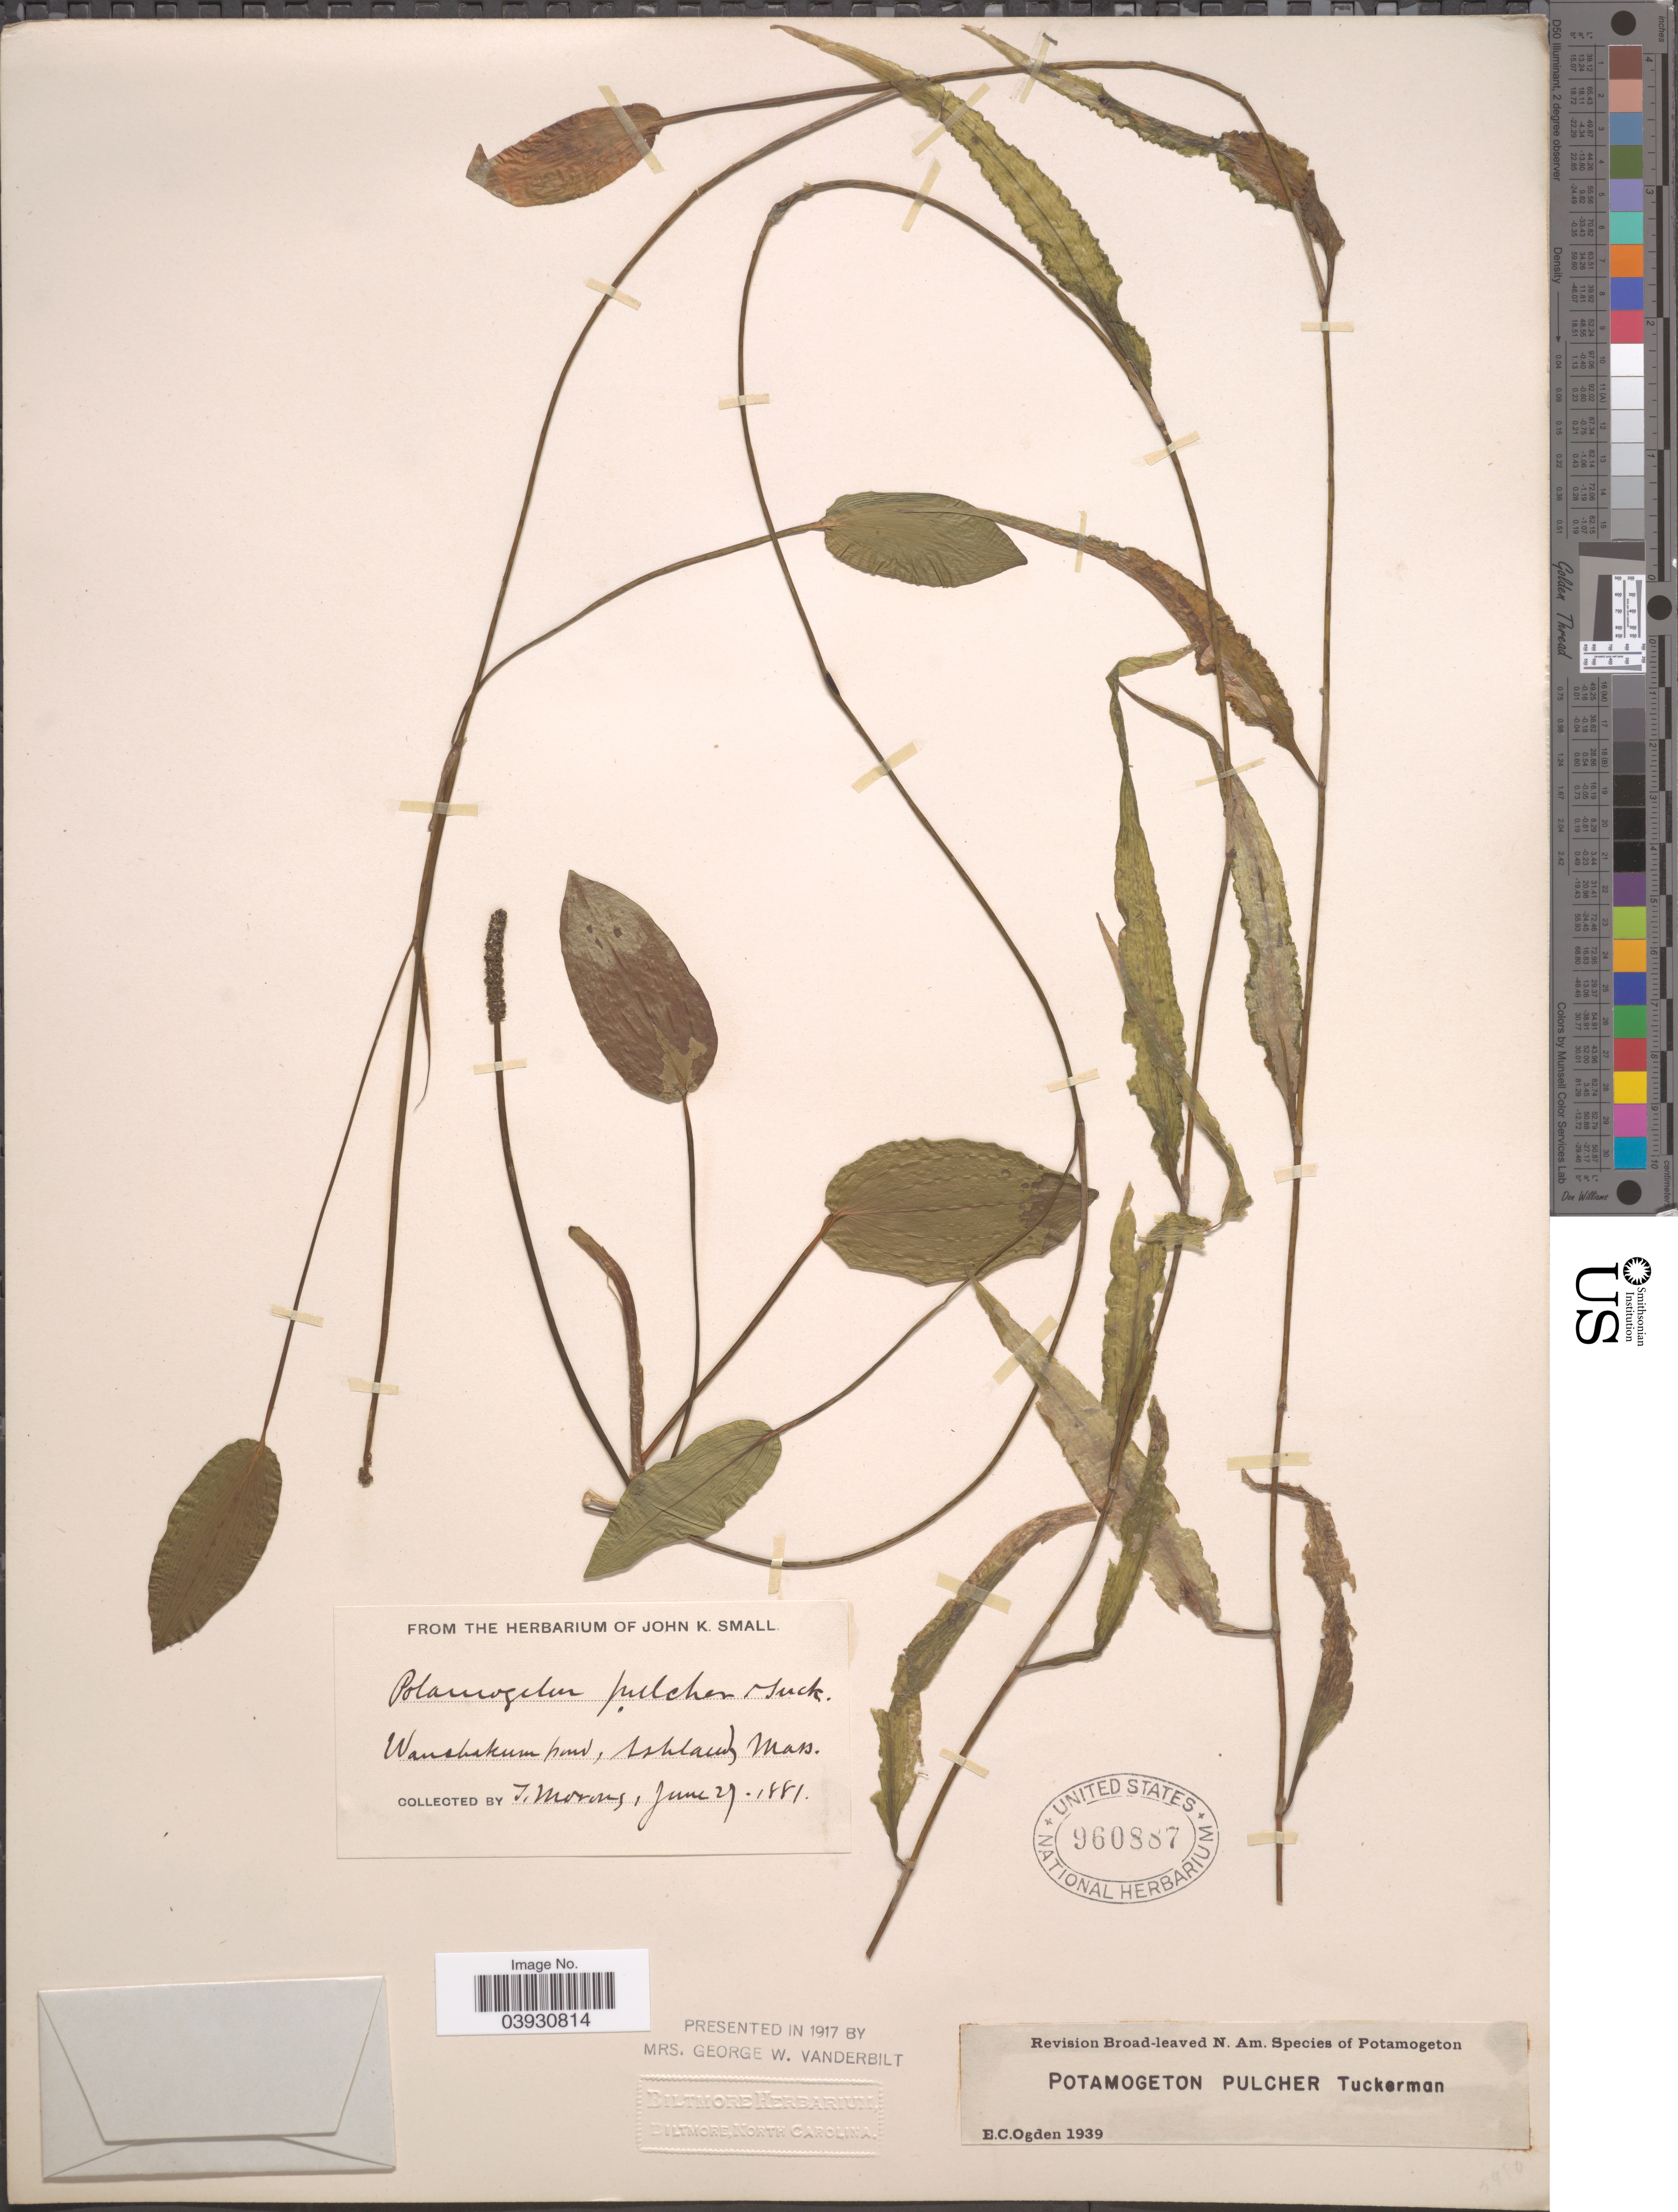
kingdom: Plantae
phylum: Tracheophyta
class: Liliopsida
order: Alismatales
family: Potamogetonaceae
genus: Potamogeton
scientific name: Potamogeton pulcher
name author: Tuck.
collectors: T. Morong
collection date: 1881-06-27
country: United States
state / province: Massachusetts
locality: Waushakum pond, Ashlands.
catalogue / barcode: US 960887